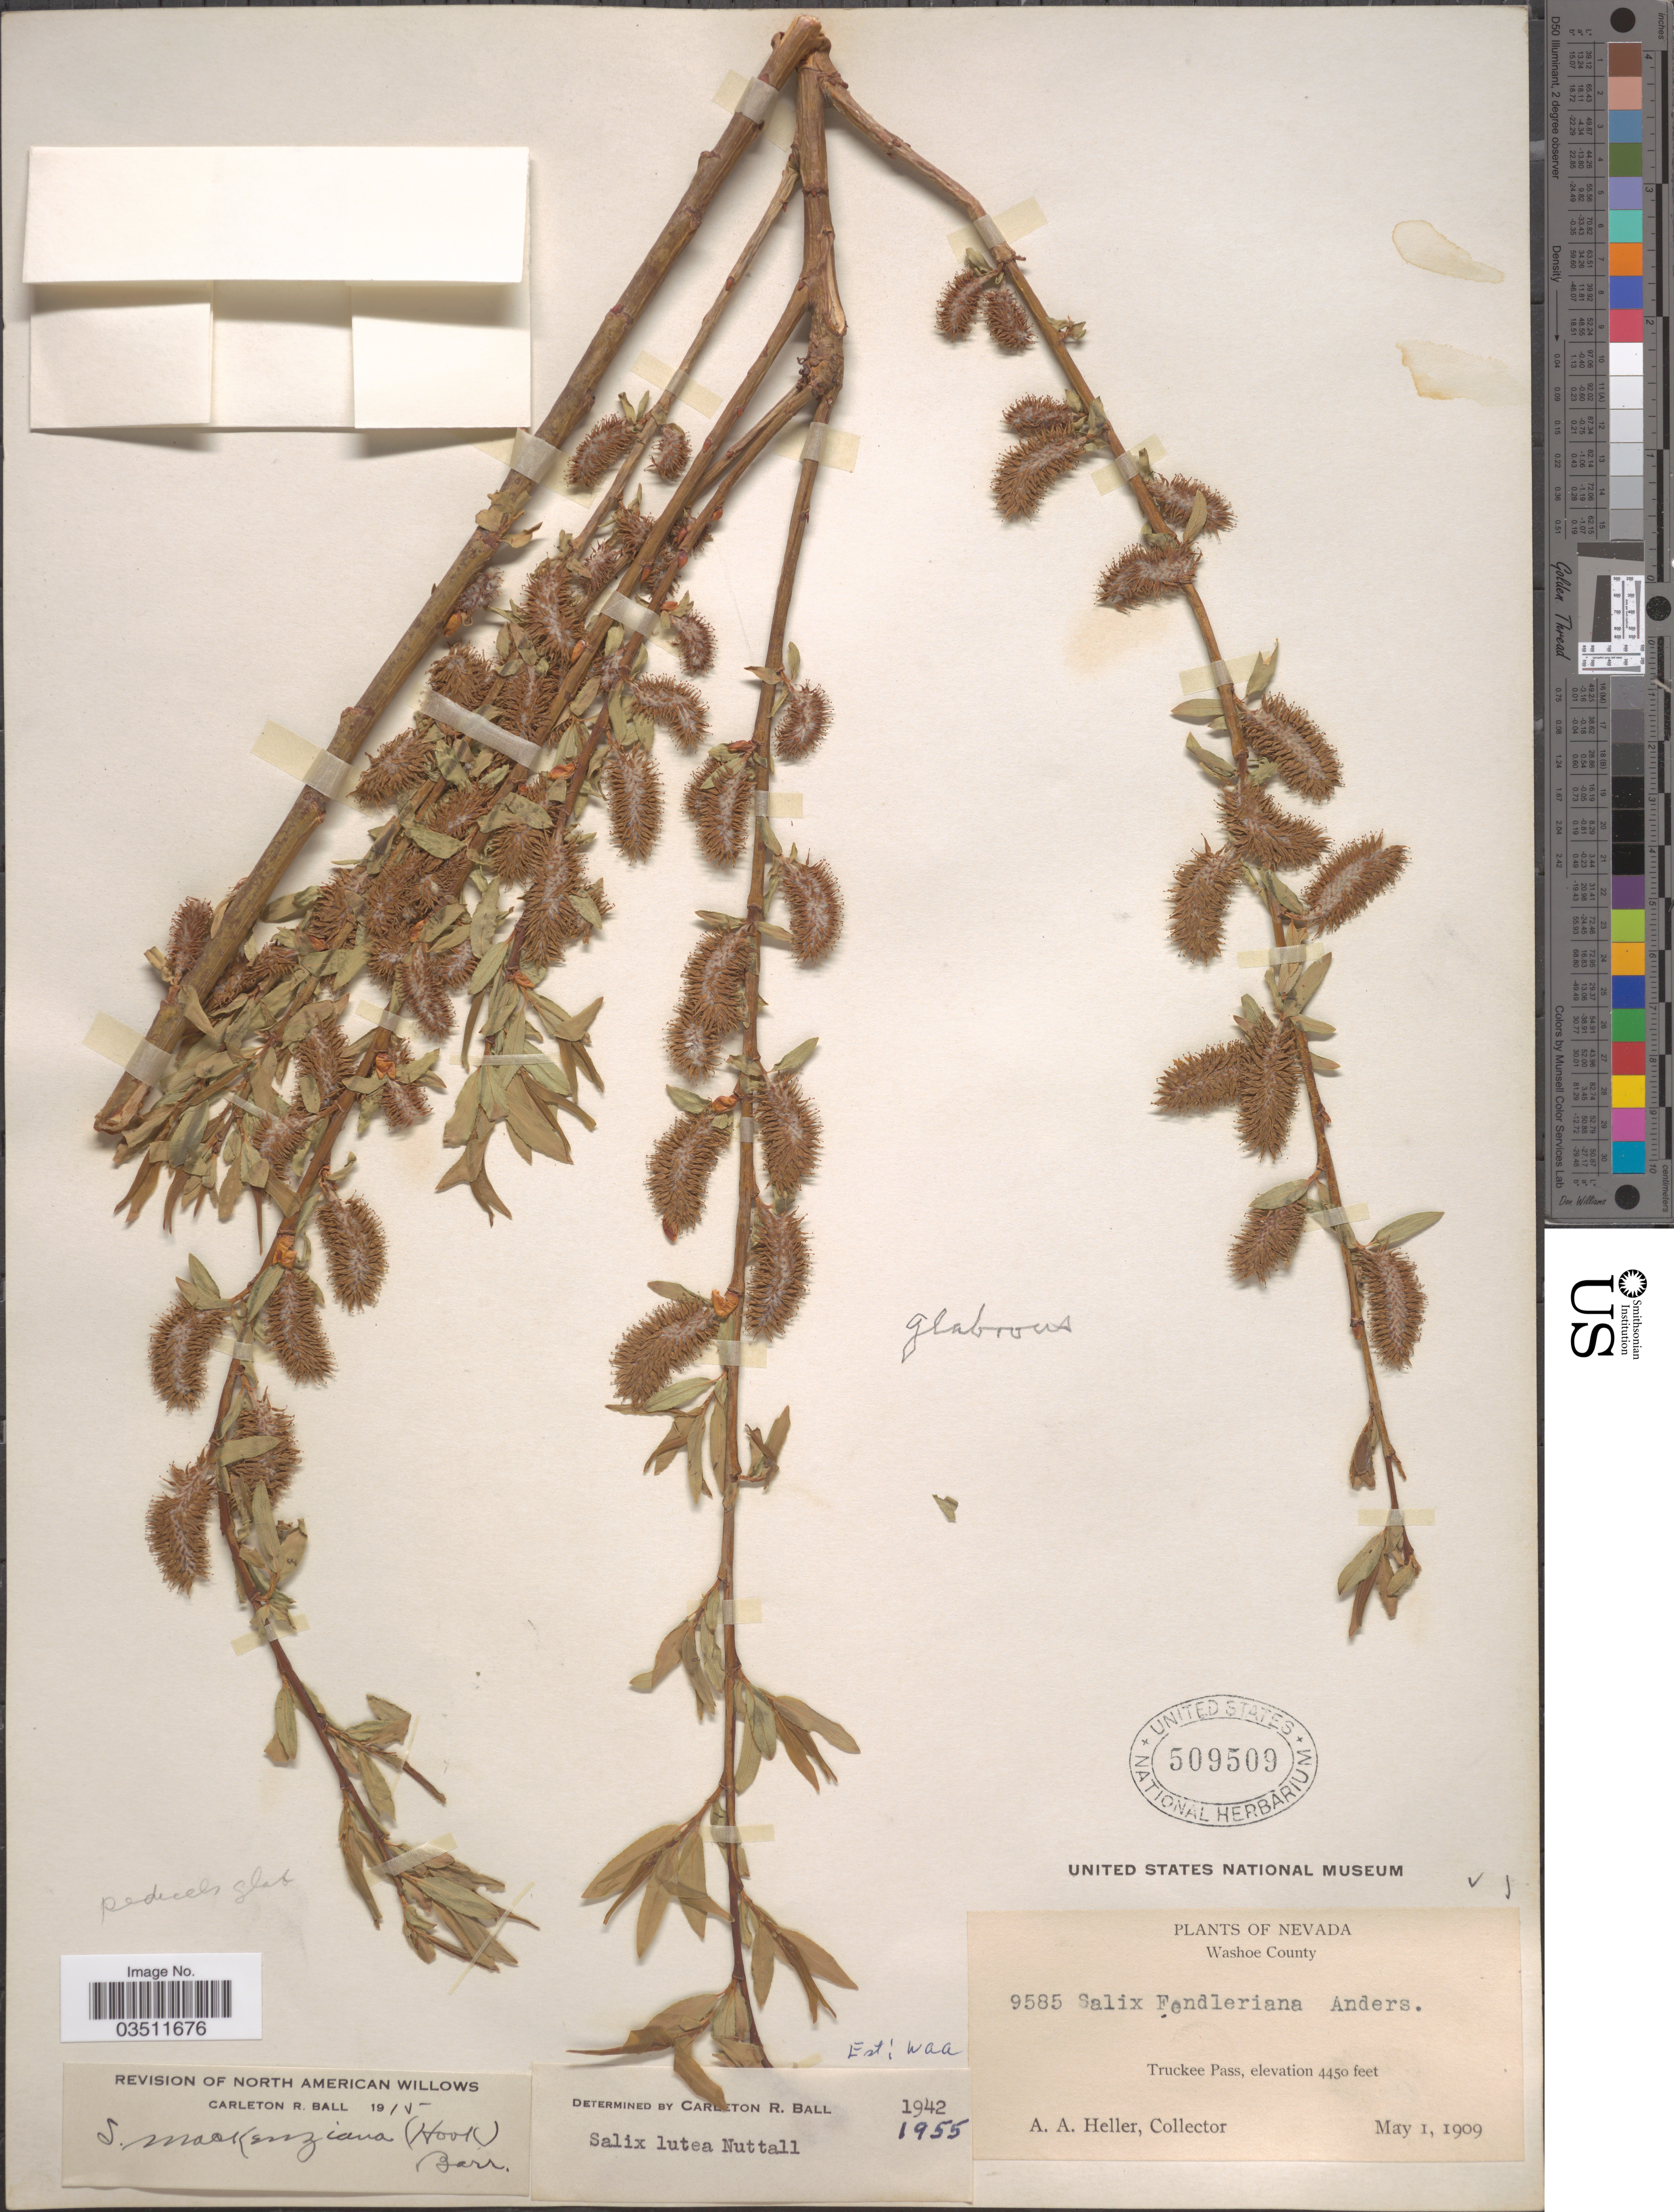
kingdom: Plantae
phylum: Tracheophyta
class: Magnoliopsida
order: Malpighiales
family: Salicaceae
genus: Salix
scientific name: Salix lutea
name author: Nutt.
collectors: A. A. Heller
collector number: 9585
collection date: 1909-05-01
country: United States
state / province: Nevada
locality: Washoe County. Truckee Pass.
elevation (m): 1356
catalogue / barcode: US 509509